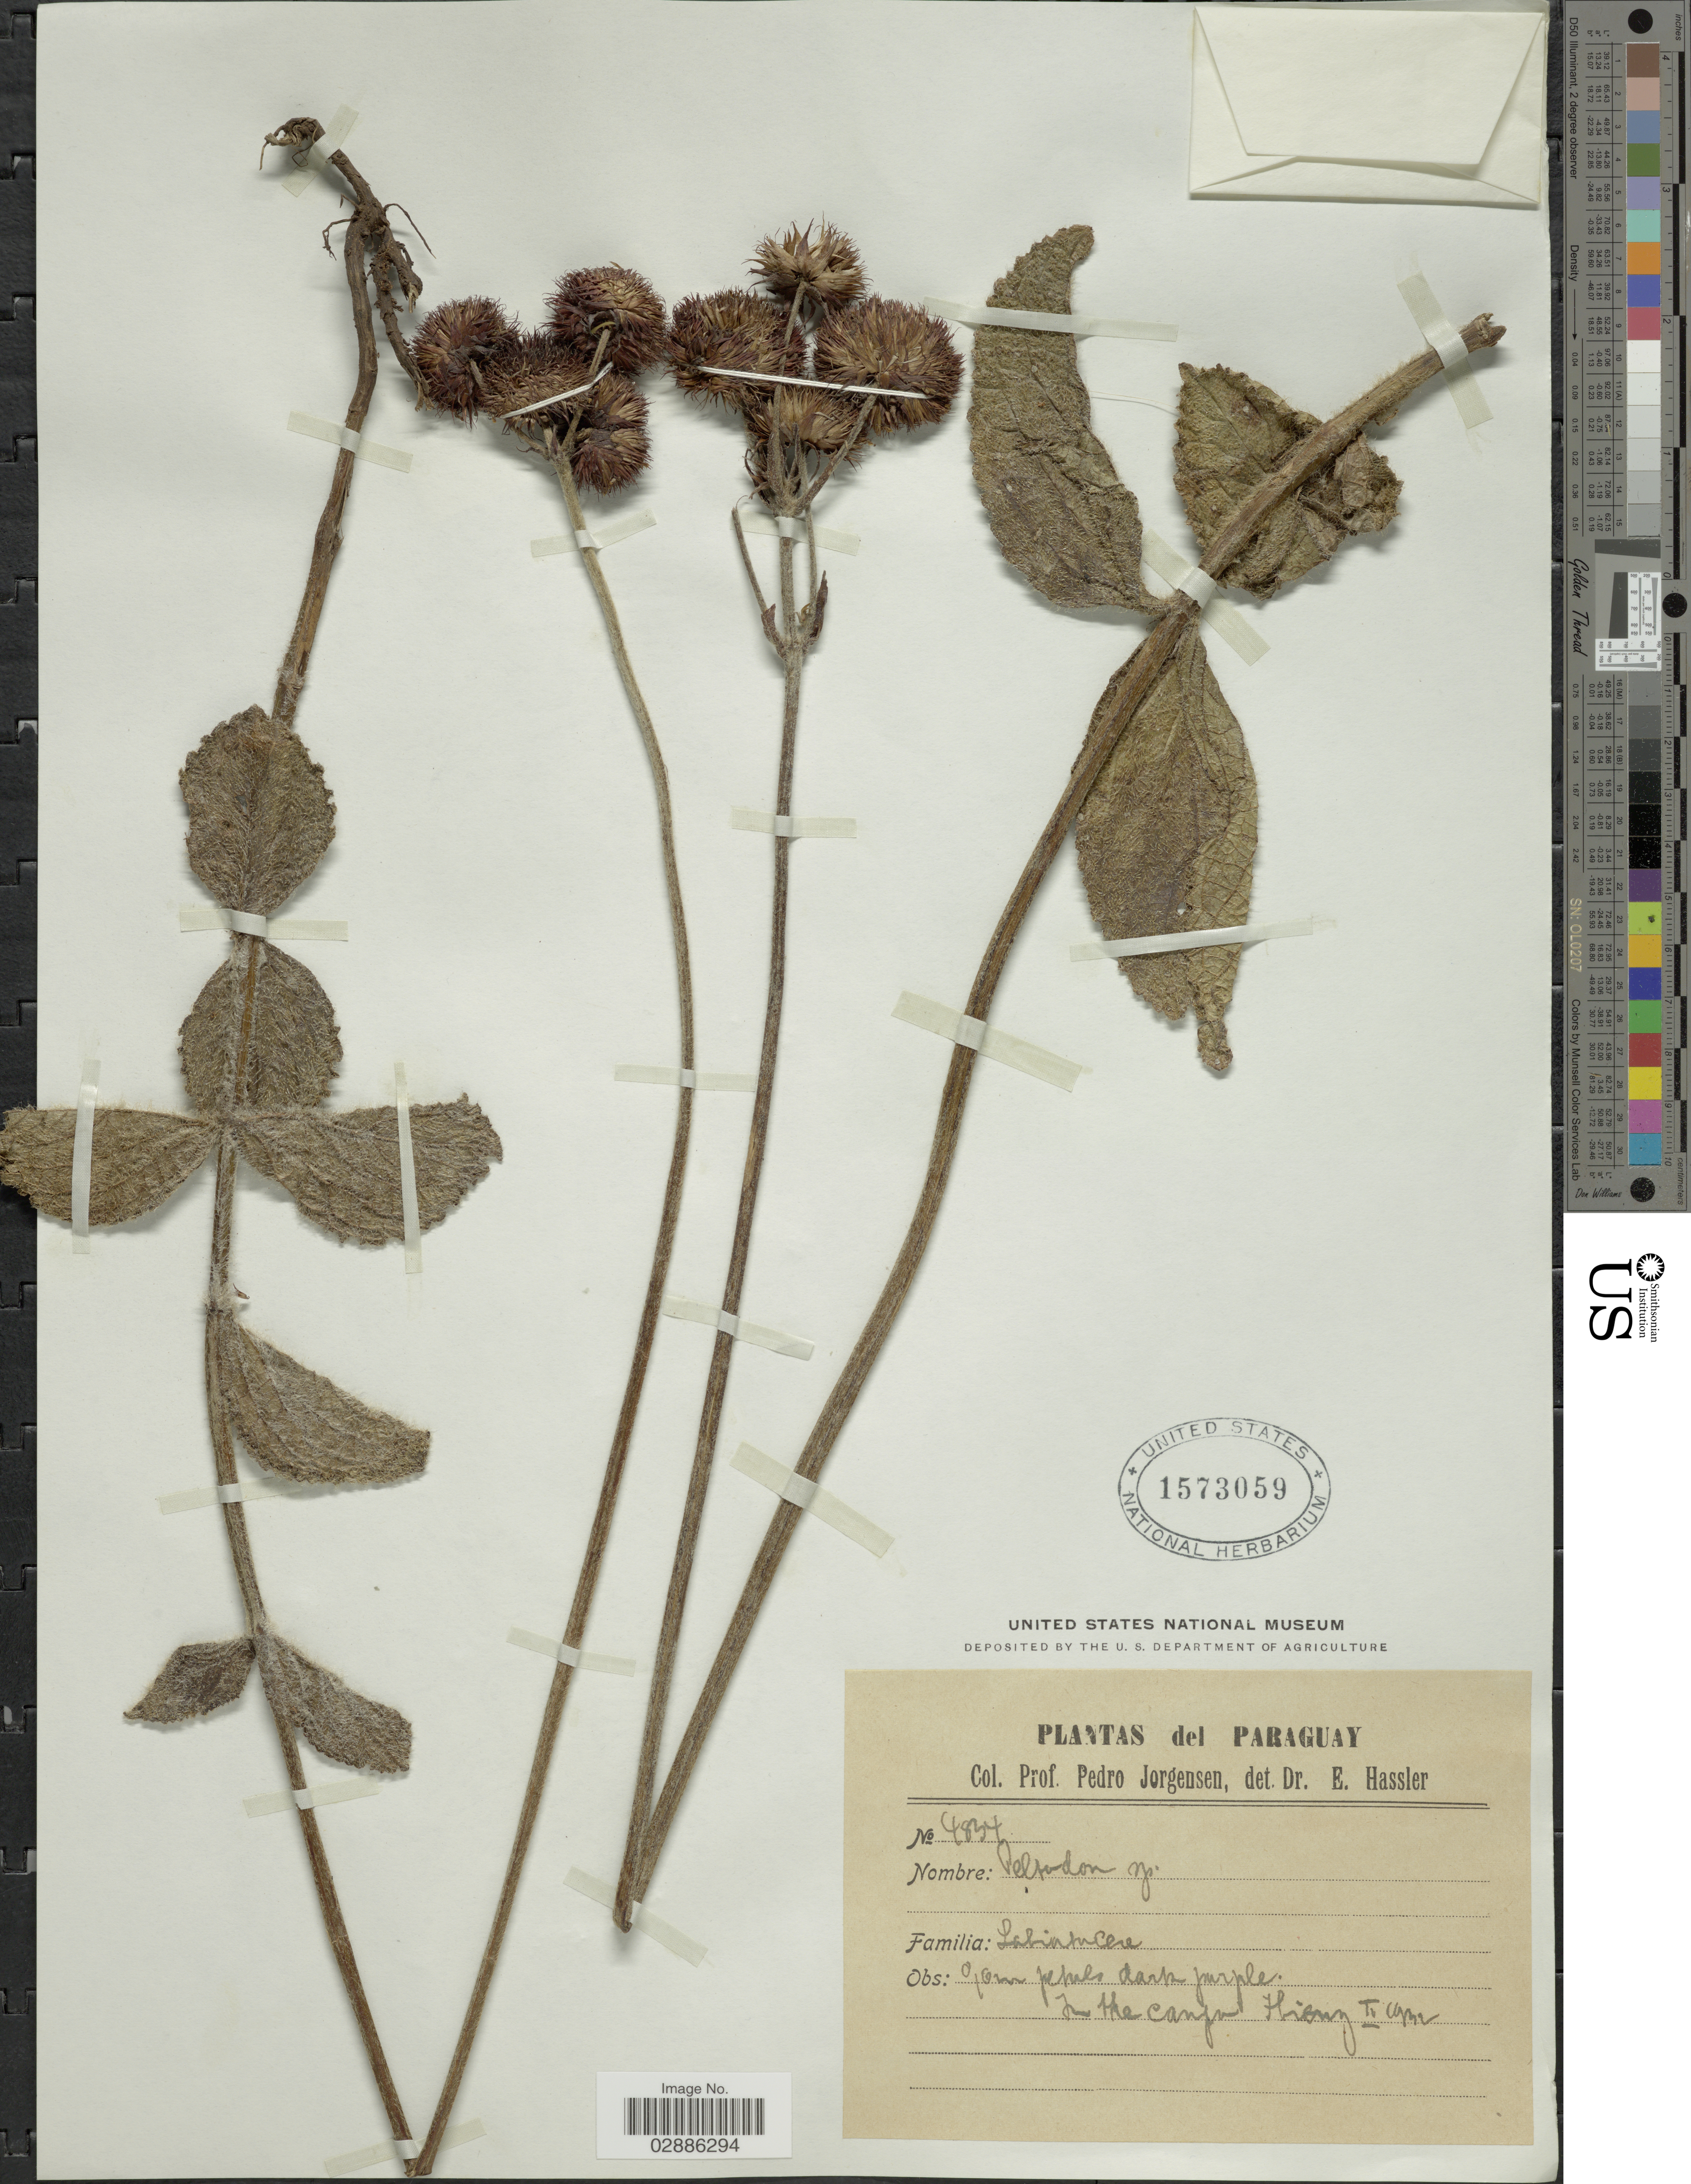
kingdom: Plantae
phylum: Tracheophyta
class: Magnoliopsida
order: Lamiales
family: Lamiaceae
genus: Hyptis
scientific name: Hyptis sp.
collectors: P. Jörgensen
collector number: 4834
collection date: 1932-02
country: Paraguay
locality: In the canyon Hieng [interpreted].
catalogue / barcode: US 1573059